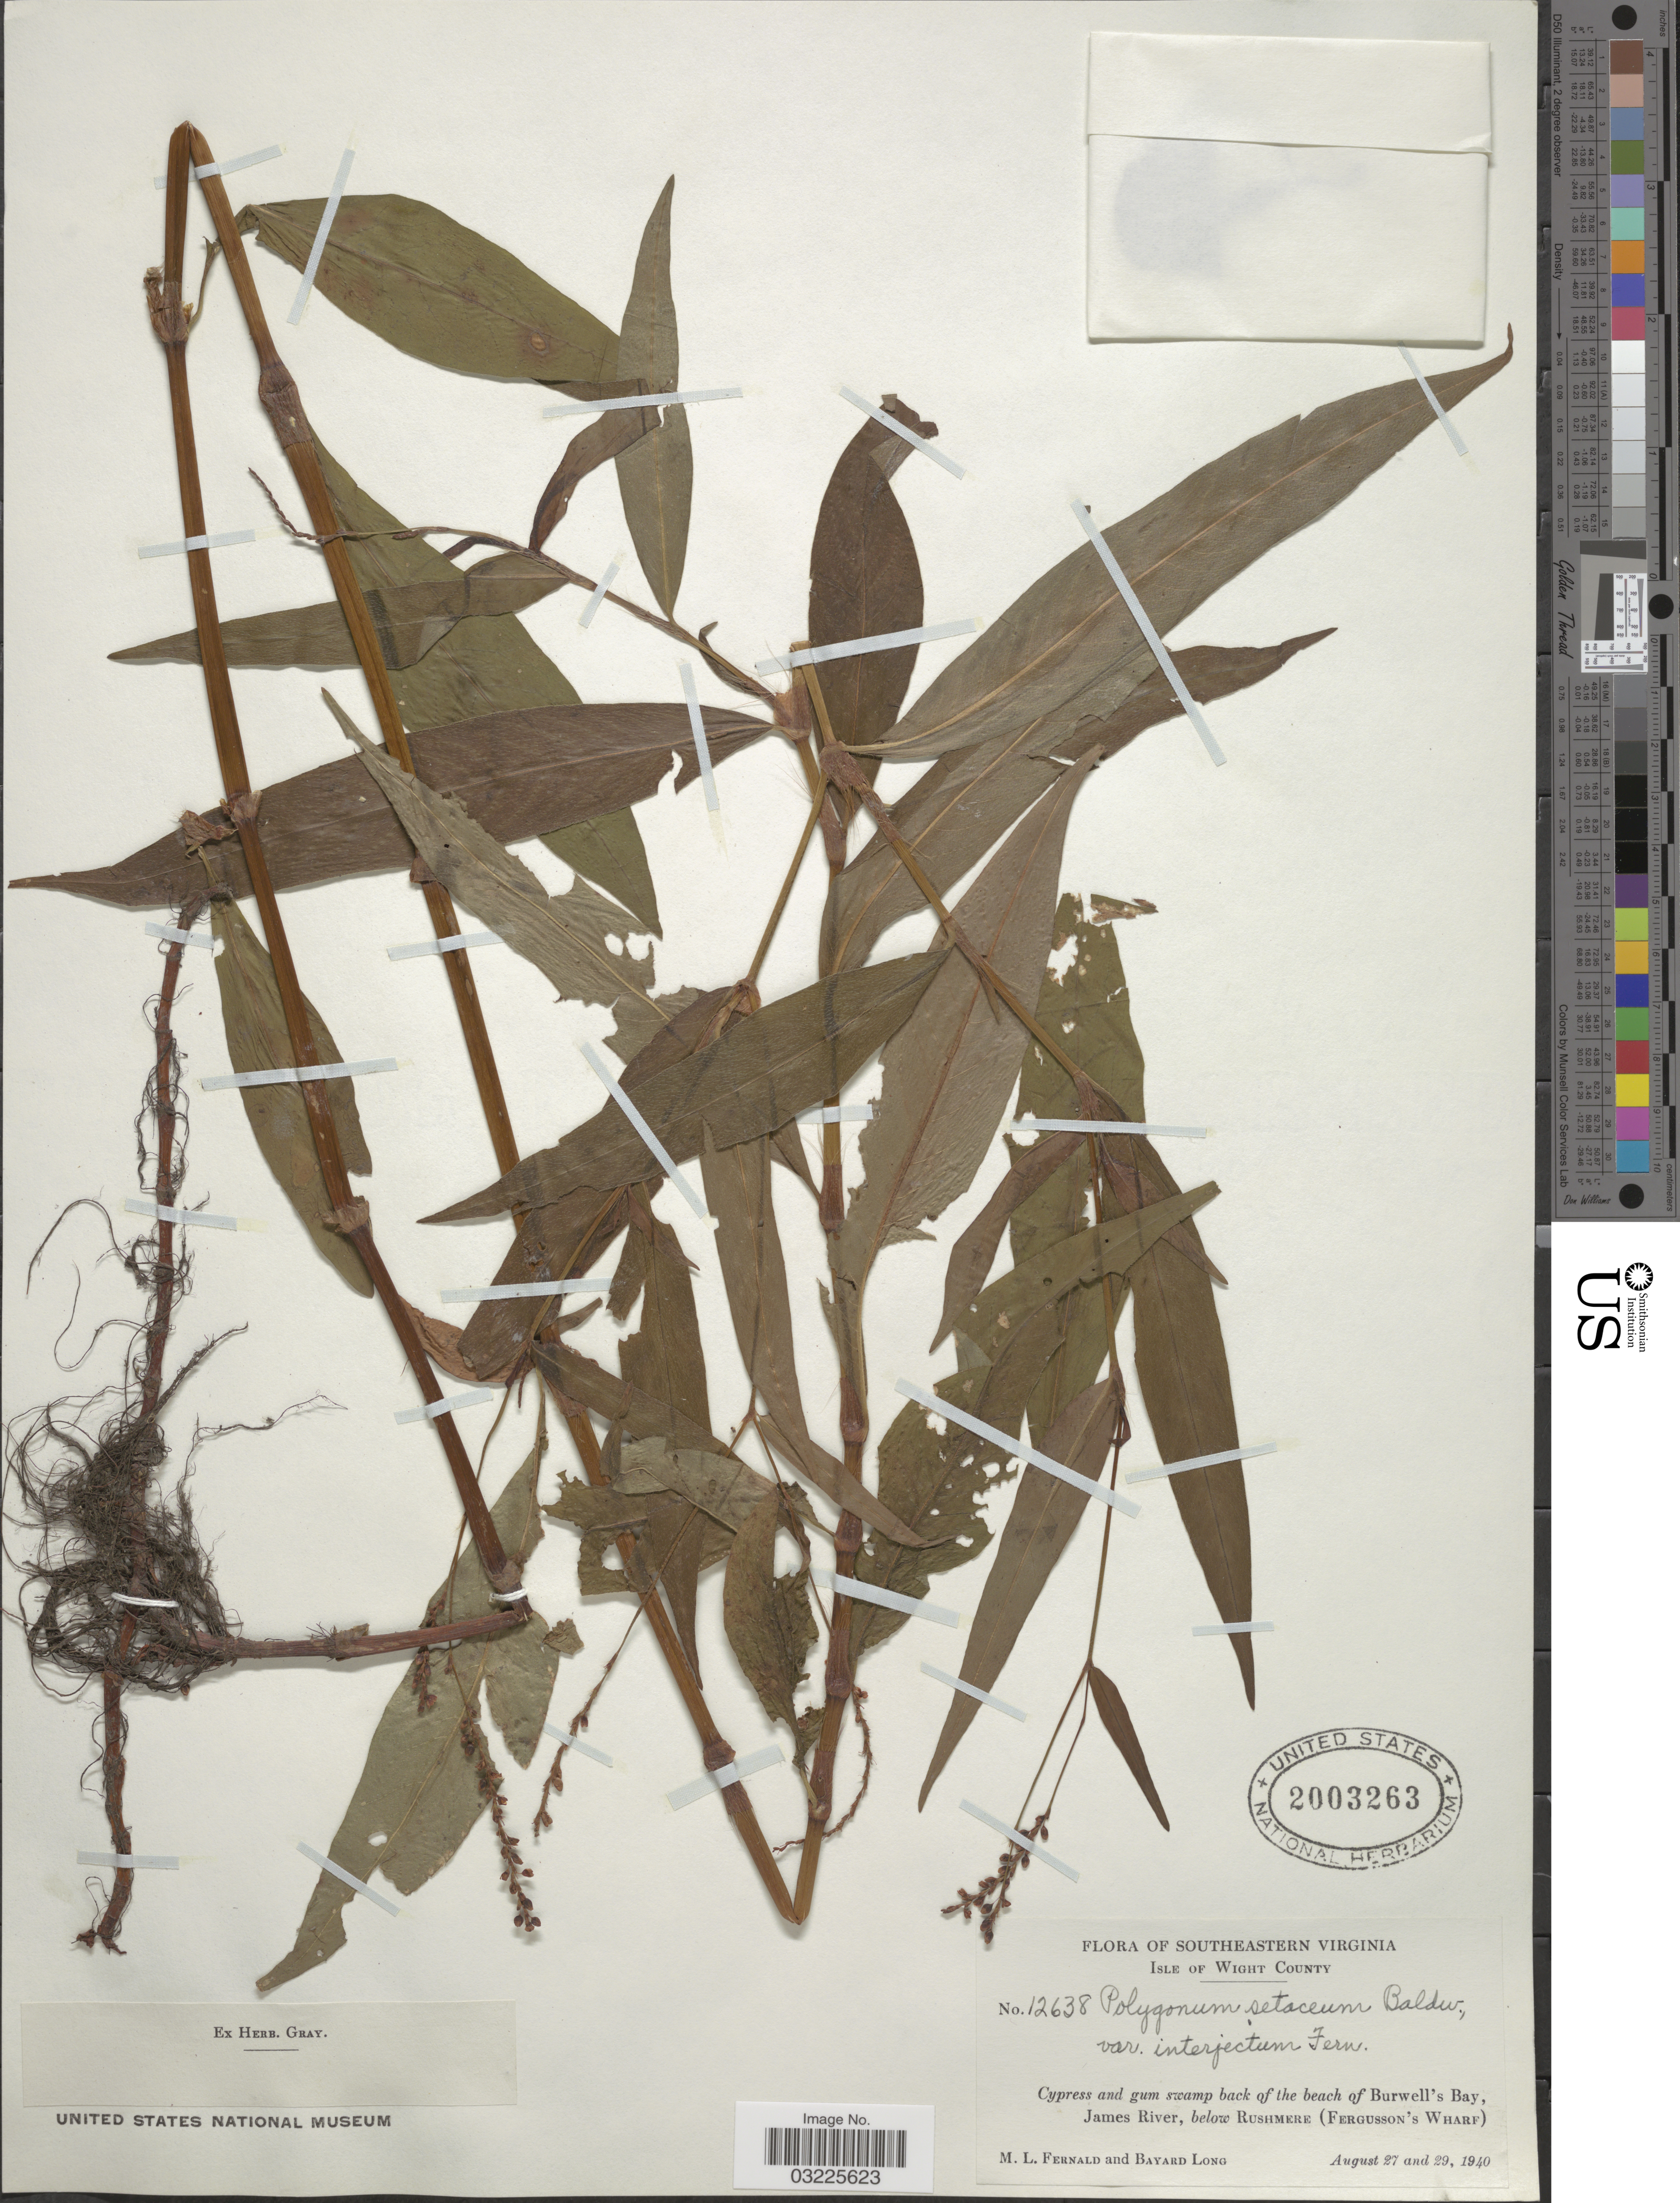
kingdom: Plantae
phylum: Tracheophyta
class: Magnoliopsida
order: Caryophyllales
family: Polygonaceae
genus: Persicaria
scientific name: Persicaria setacea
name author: Small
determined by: Atha, D. E.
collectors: M. L. Fernald & B. Long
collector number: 12638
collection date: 1940-08-27/1940-08-29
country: United States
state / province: Virginia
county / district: Isle of Wight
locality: Southeastern Virginia. Isle of Wight County. Cypress and gum swamp of the beach of Burwell's Bay, James River, below Rushmere (Fergusson's Wharf).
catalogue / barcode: US 2003263